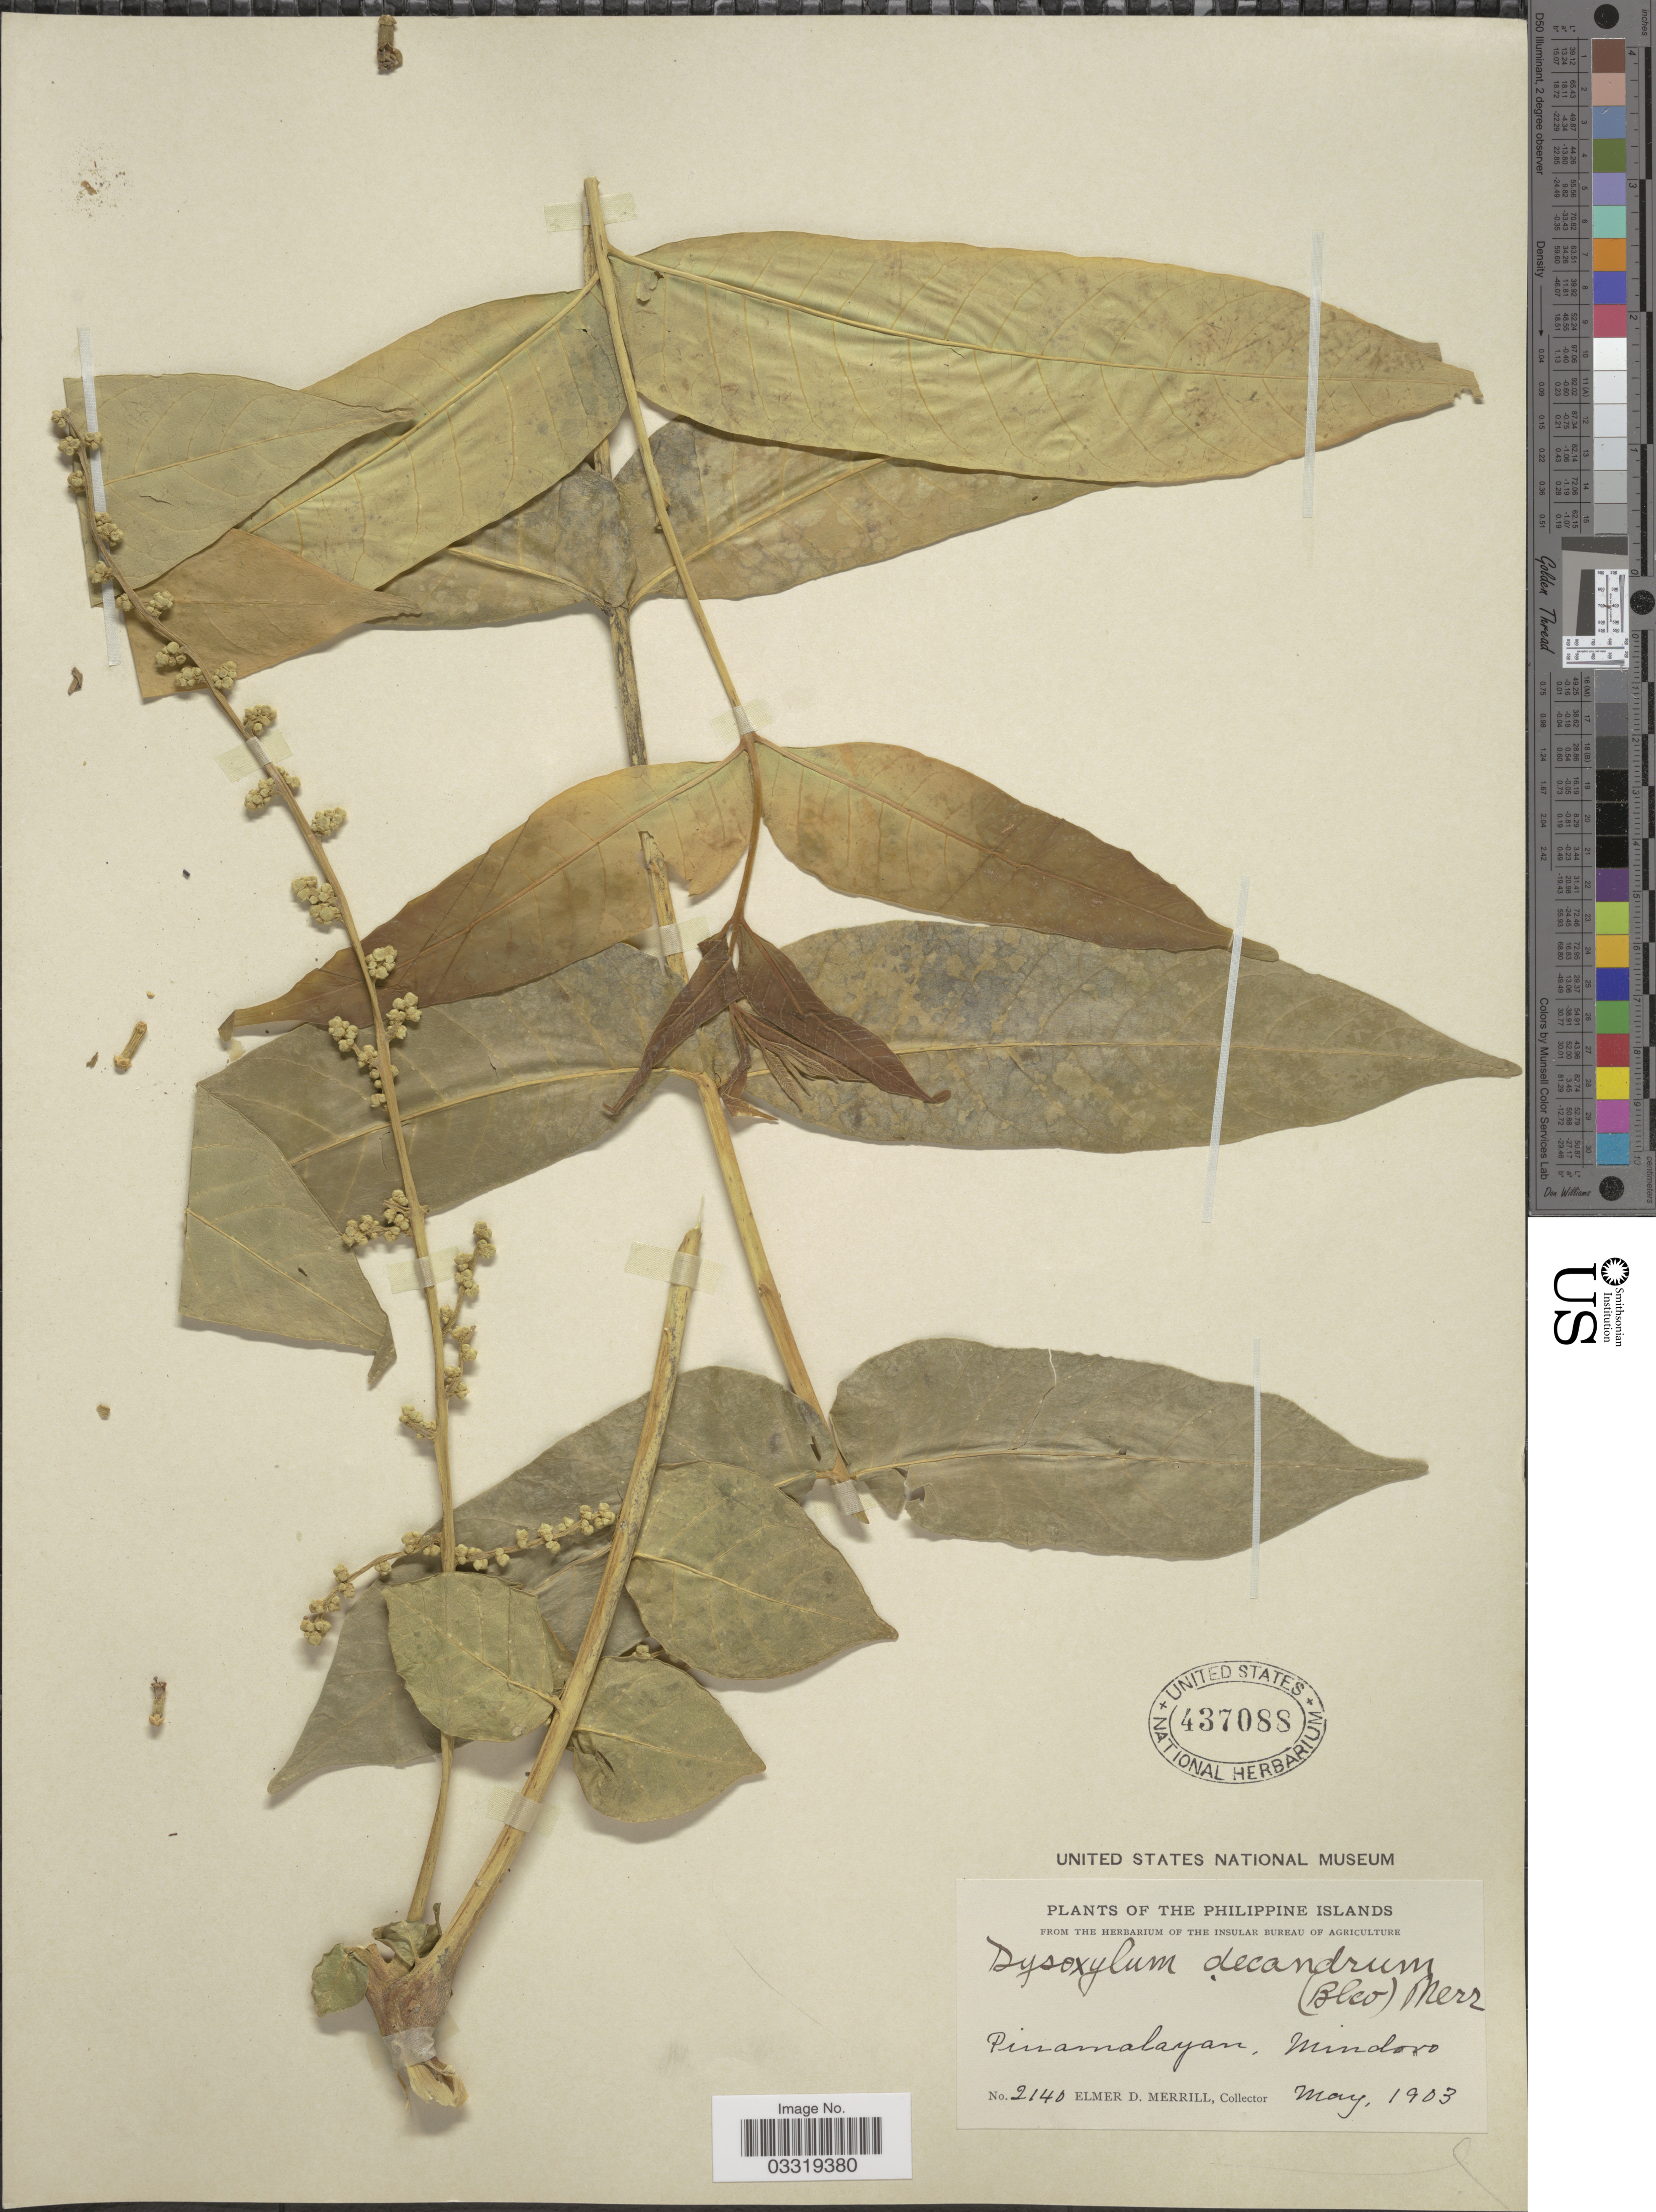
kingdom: Plantae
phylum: Tracheophyta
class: Magnoliopsida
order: Sapindales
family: Meliaceae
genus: Didymocheton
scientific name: Didymocheton gaudichaudianus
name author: A. Juss.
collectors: E. D. Merrill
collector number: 2140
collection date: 1903-05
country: Philippines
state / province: Mimaropa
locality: Pinamalayan, Mindoro.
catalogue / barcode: US 437088